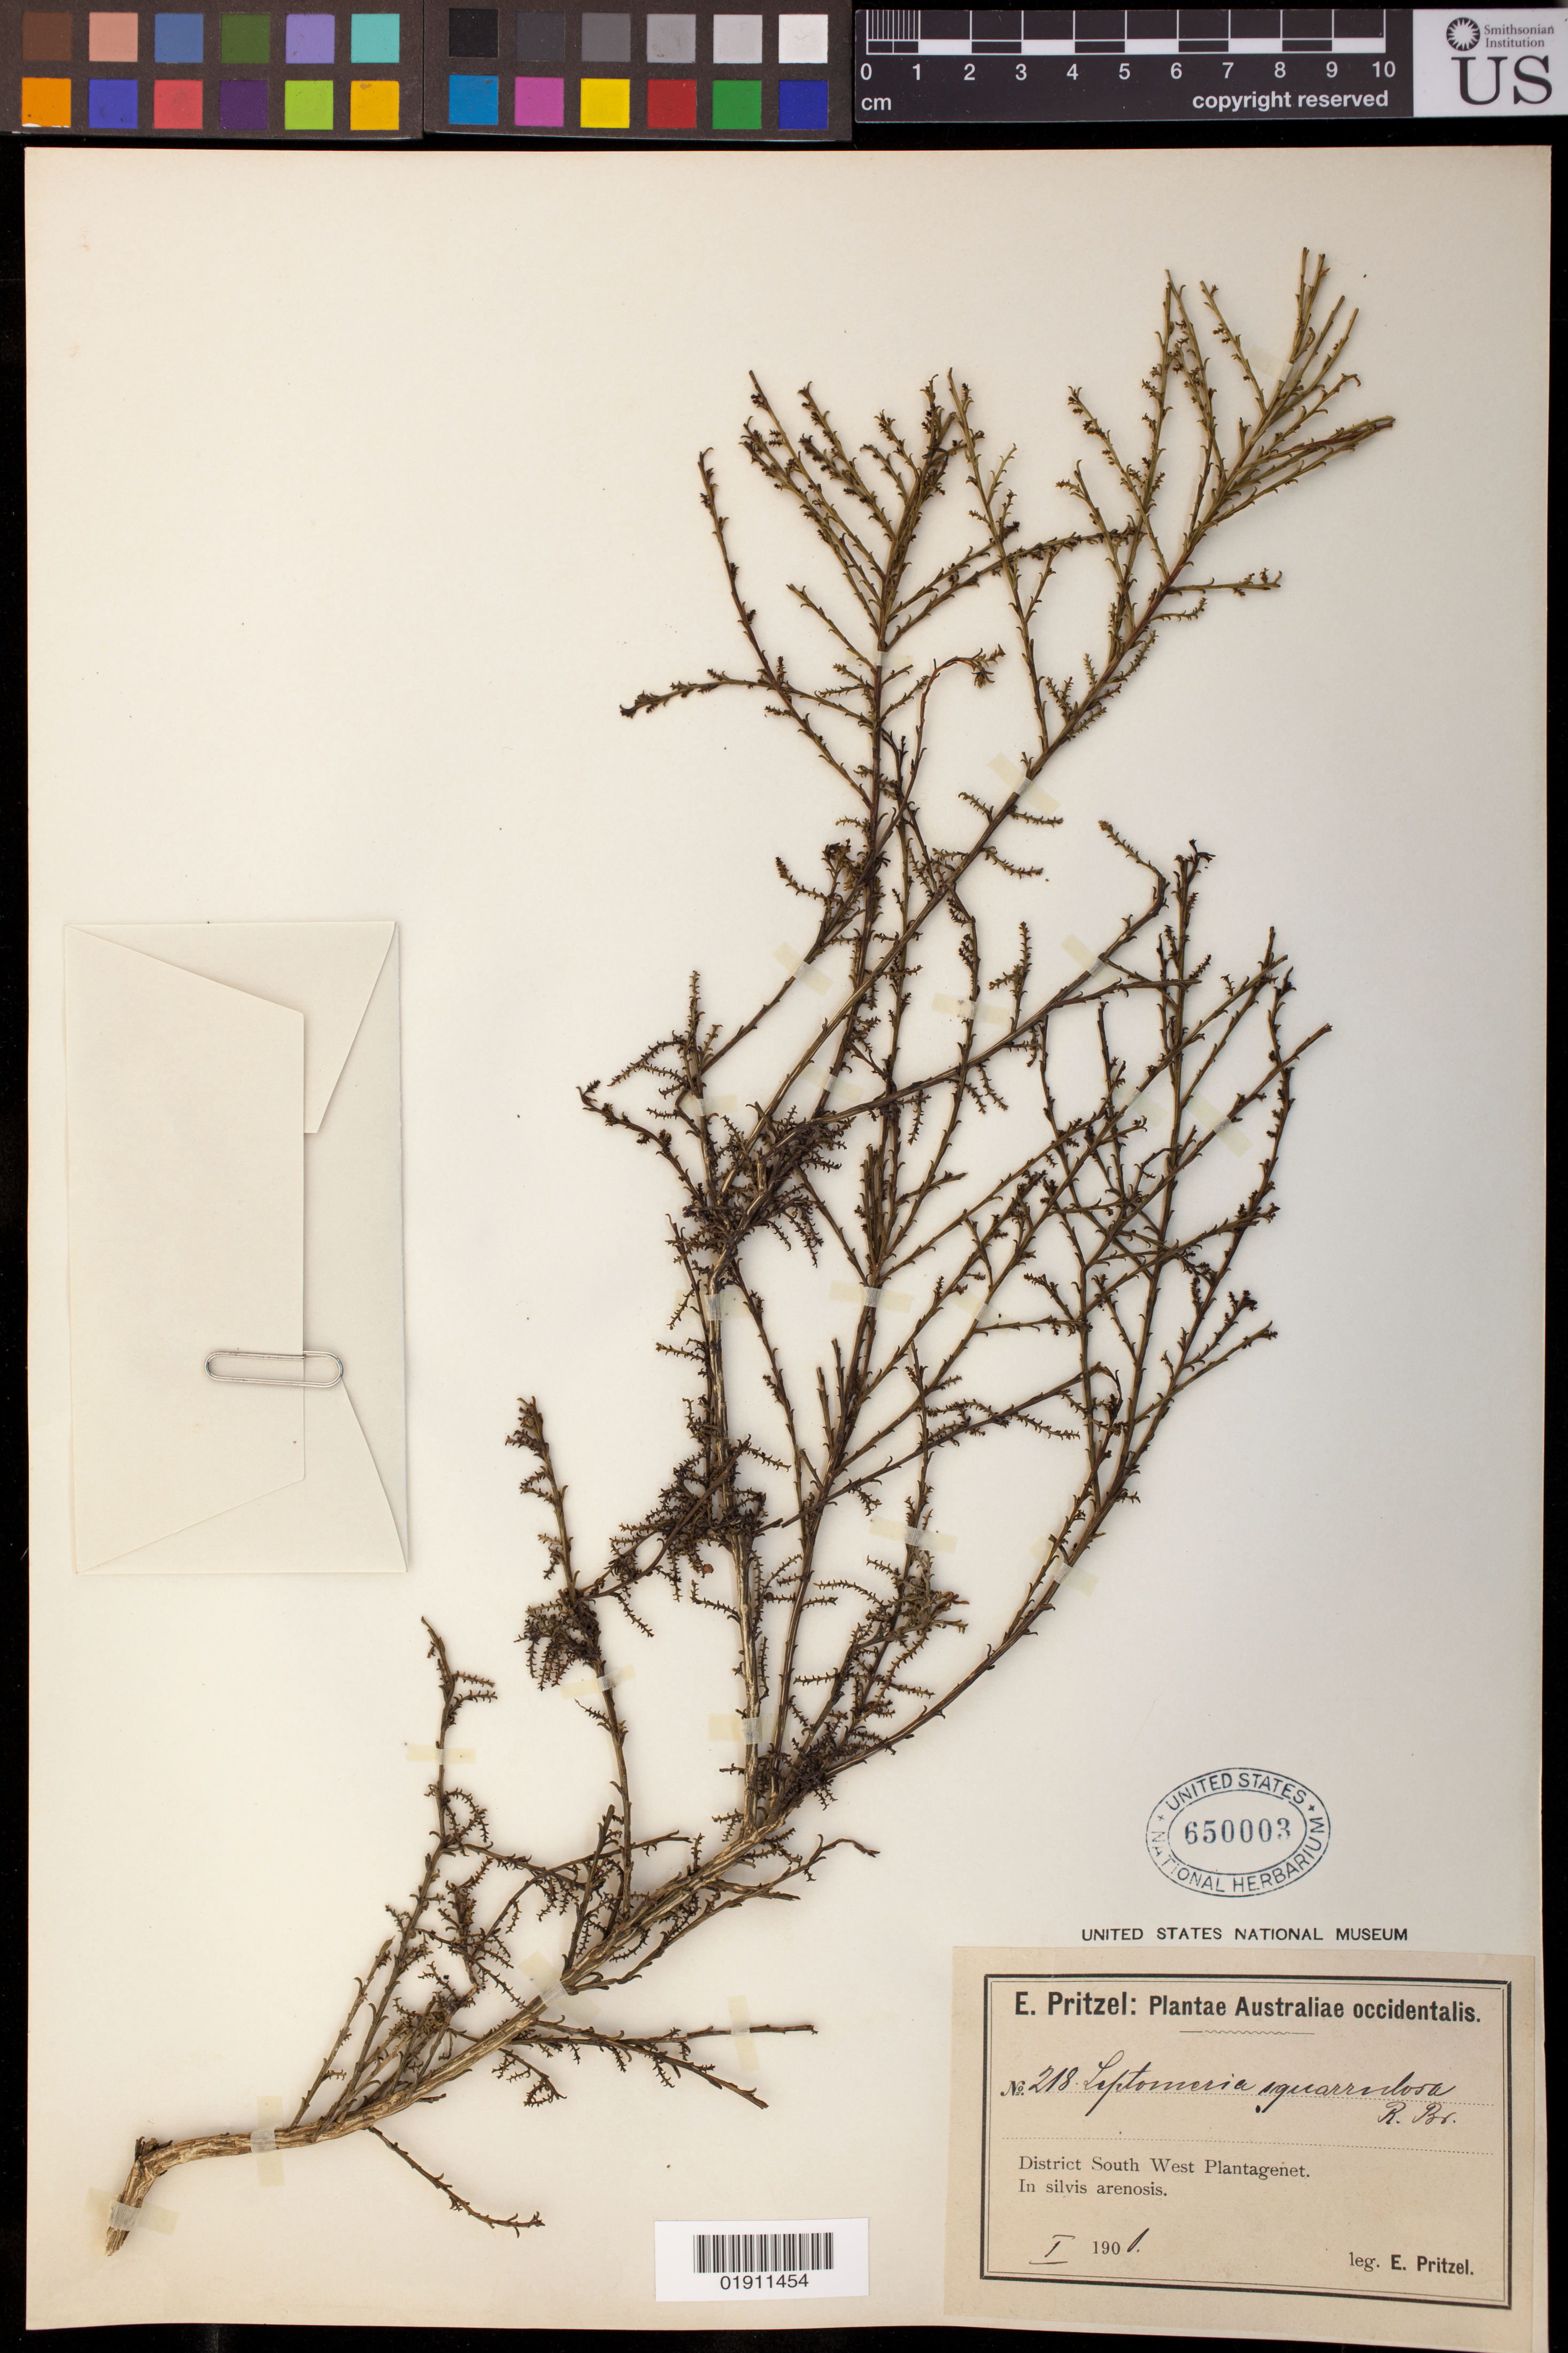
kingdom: Plantae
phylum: Tracheophyta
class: Magnoliopsida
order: Santalales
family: Amphorogynaceae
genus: Leptomeria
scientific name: Leptomeria squarrulosa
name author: R. Br.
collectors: E. G. Pritzel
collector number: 190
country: Australia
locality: Shire of Plantagenet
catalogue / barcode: US 650003